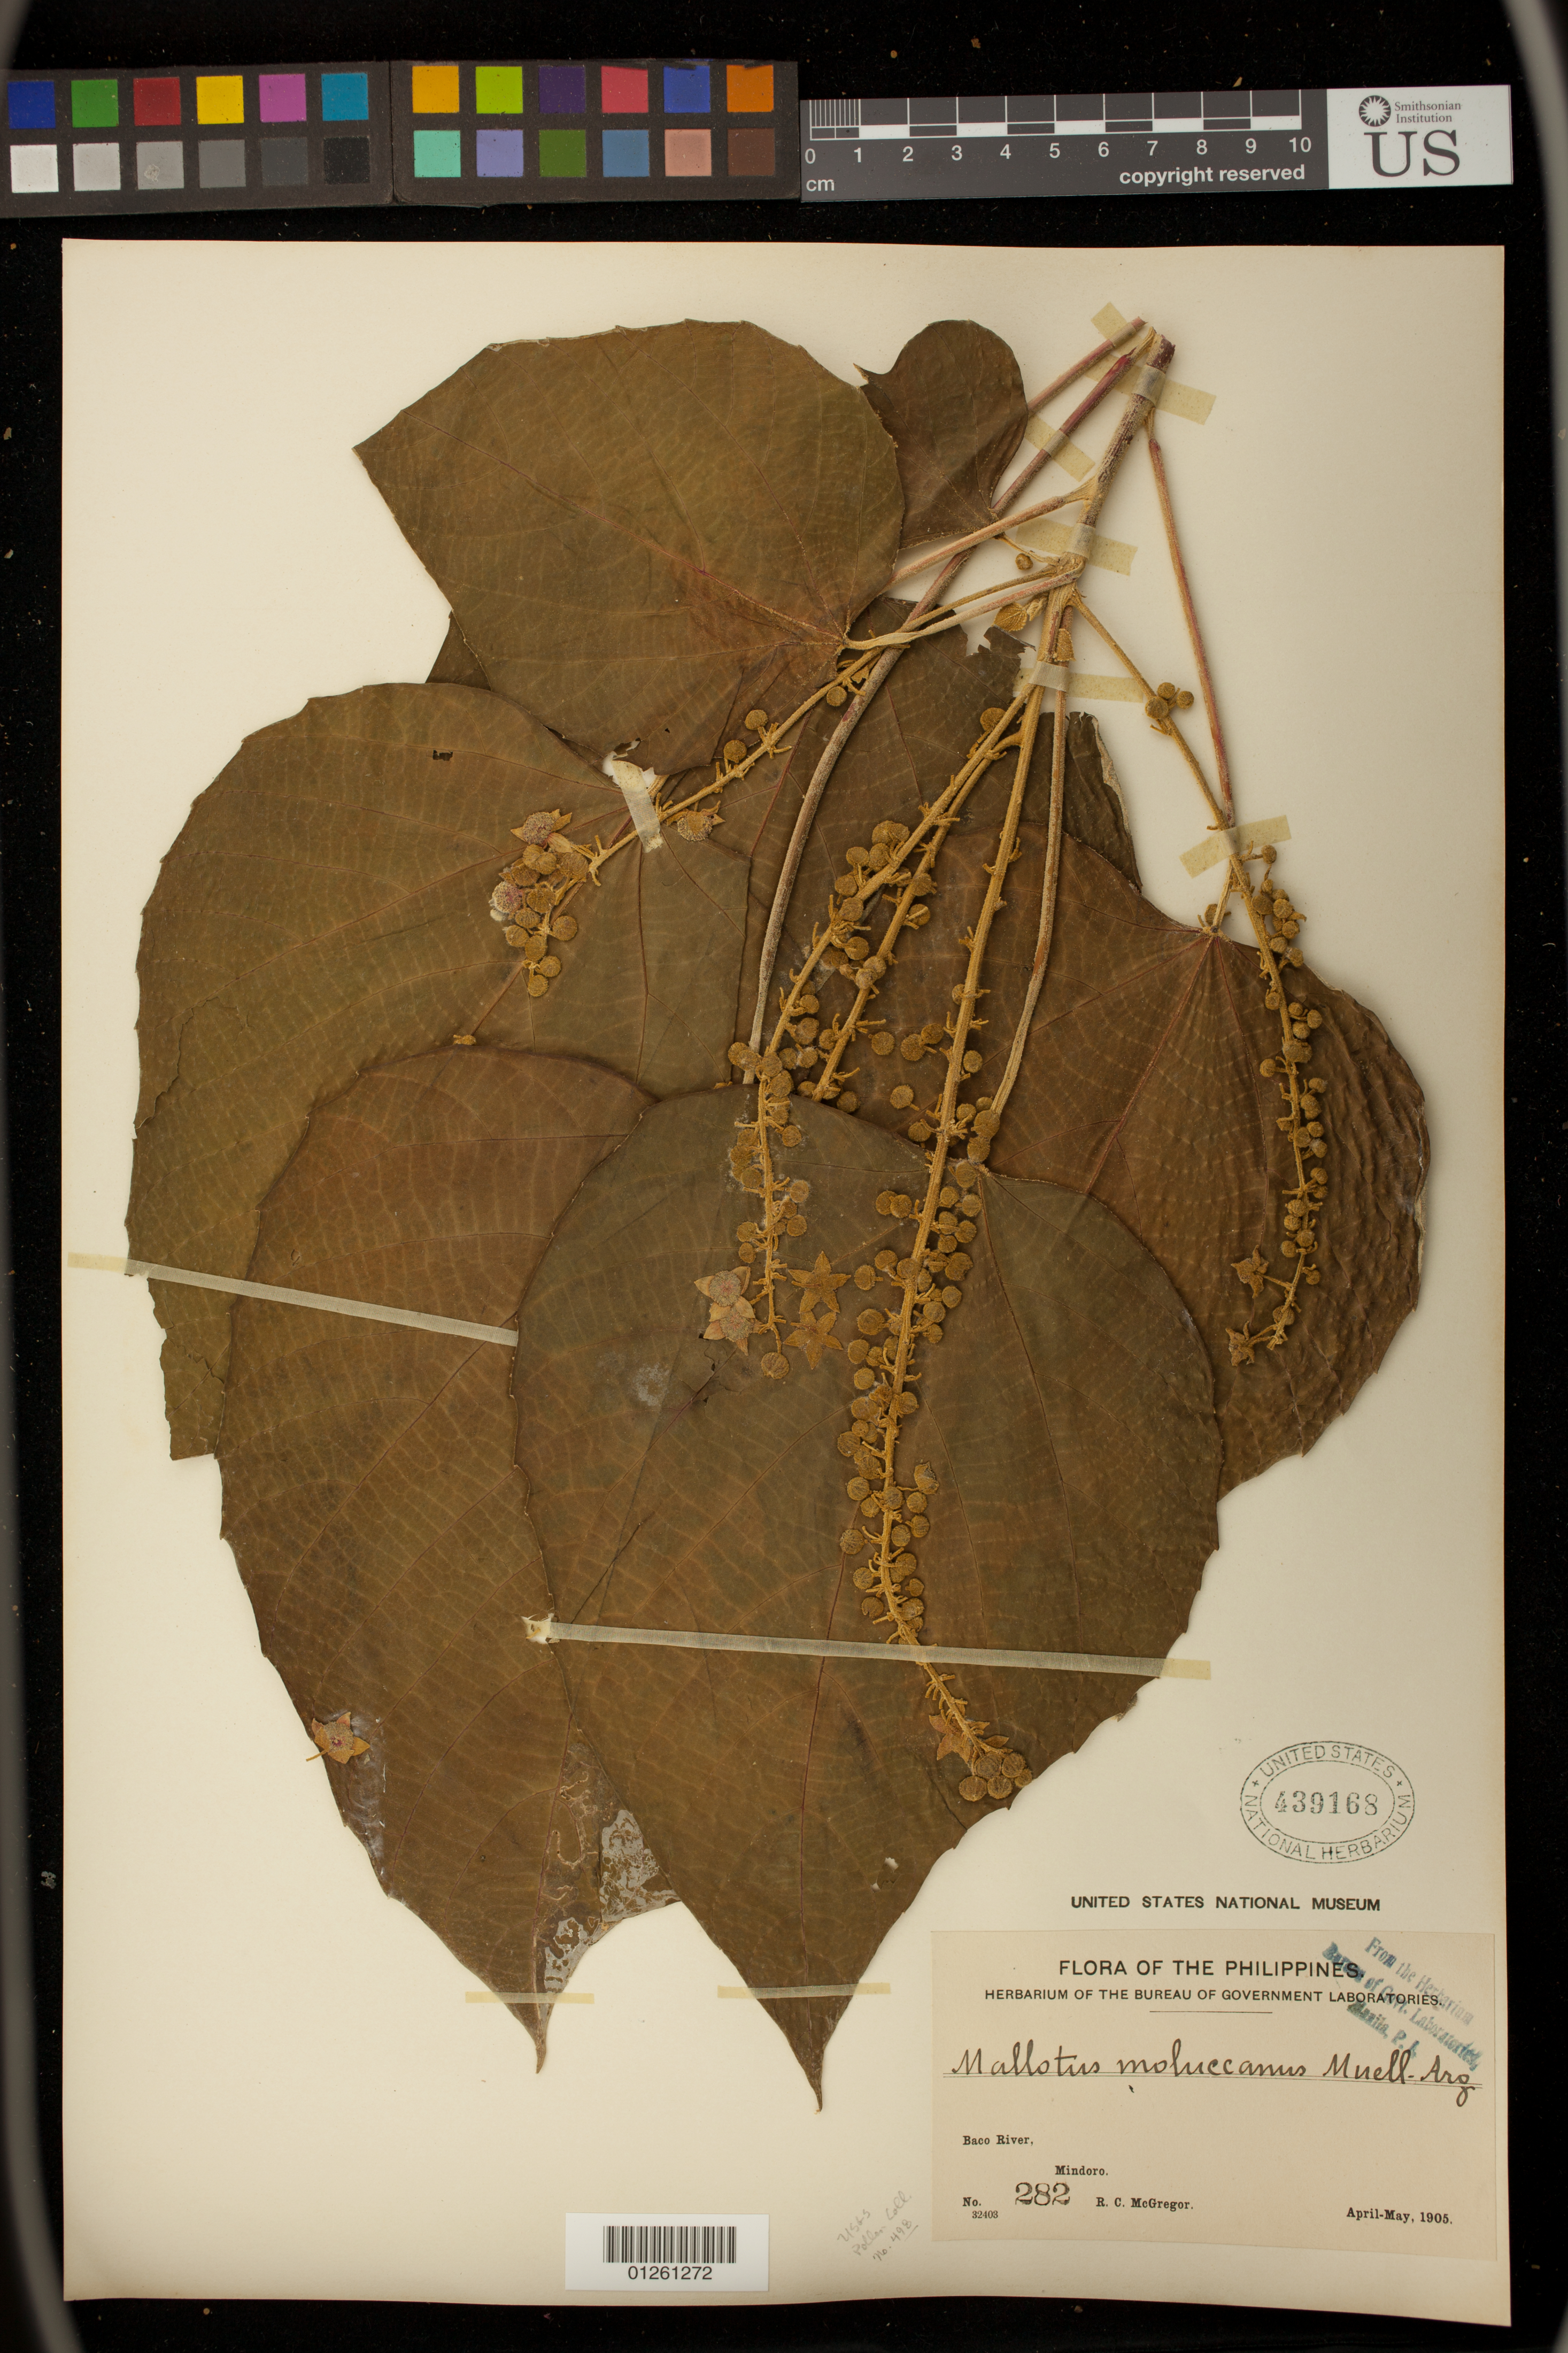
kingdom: Plantae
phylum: Tracheophyta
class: Magnoliopsida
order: Malpighiales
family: Euphorbiaceae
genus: Melanolepis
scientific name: Melanolepis multiglandulosa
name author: (Reinw. ex Blume) Rchb. f. & Zoll.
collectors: R. C. McGregor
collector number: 282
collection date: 1905-04/1905-05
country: Philippines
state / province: Mimaropa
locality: Baco River, Mindoro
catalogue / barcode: US 439168